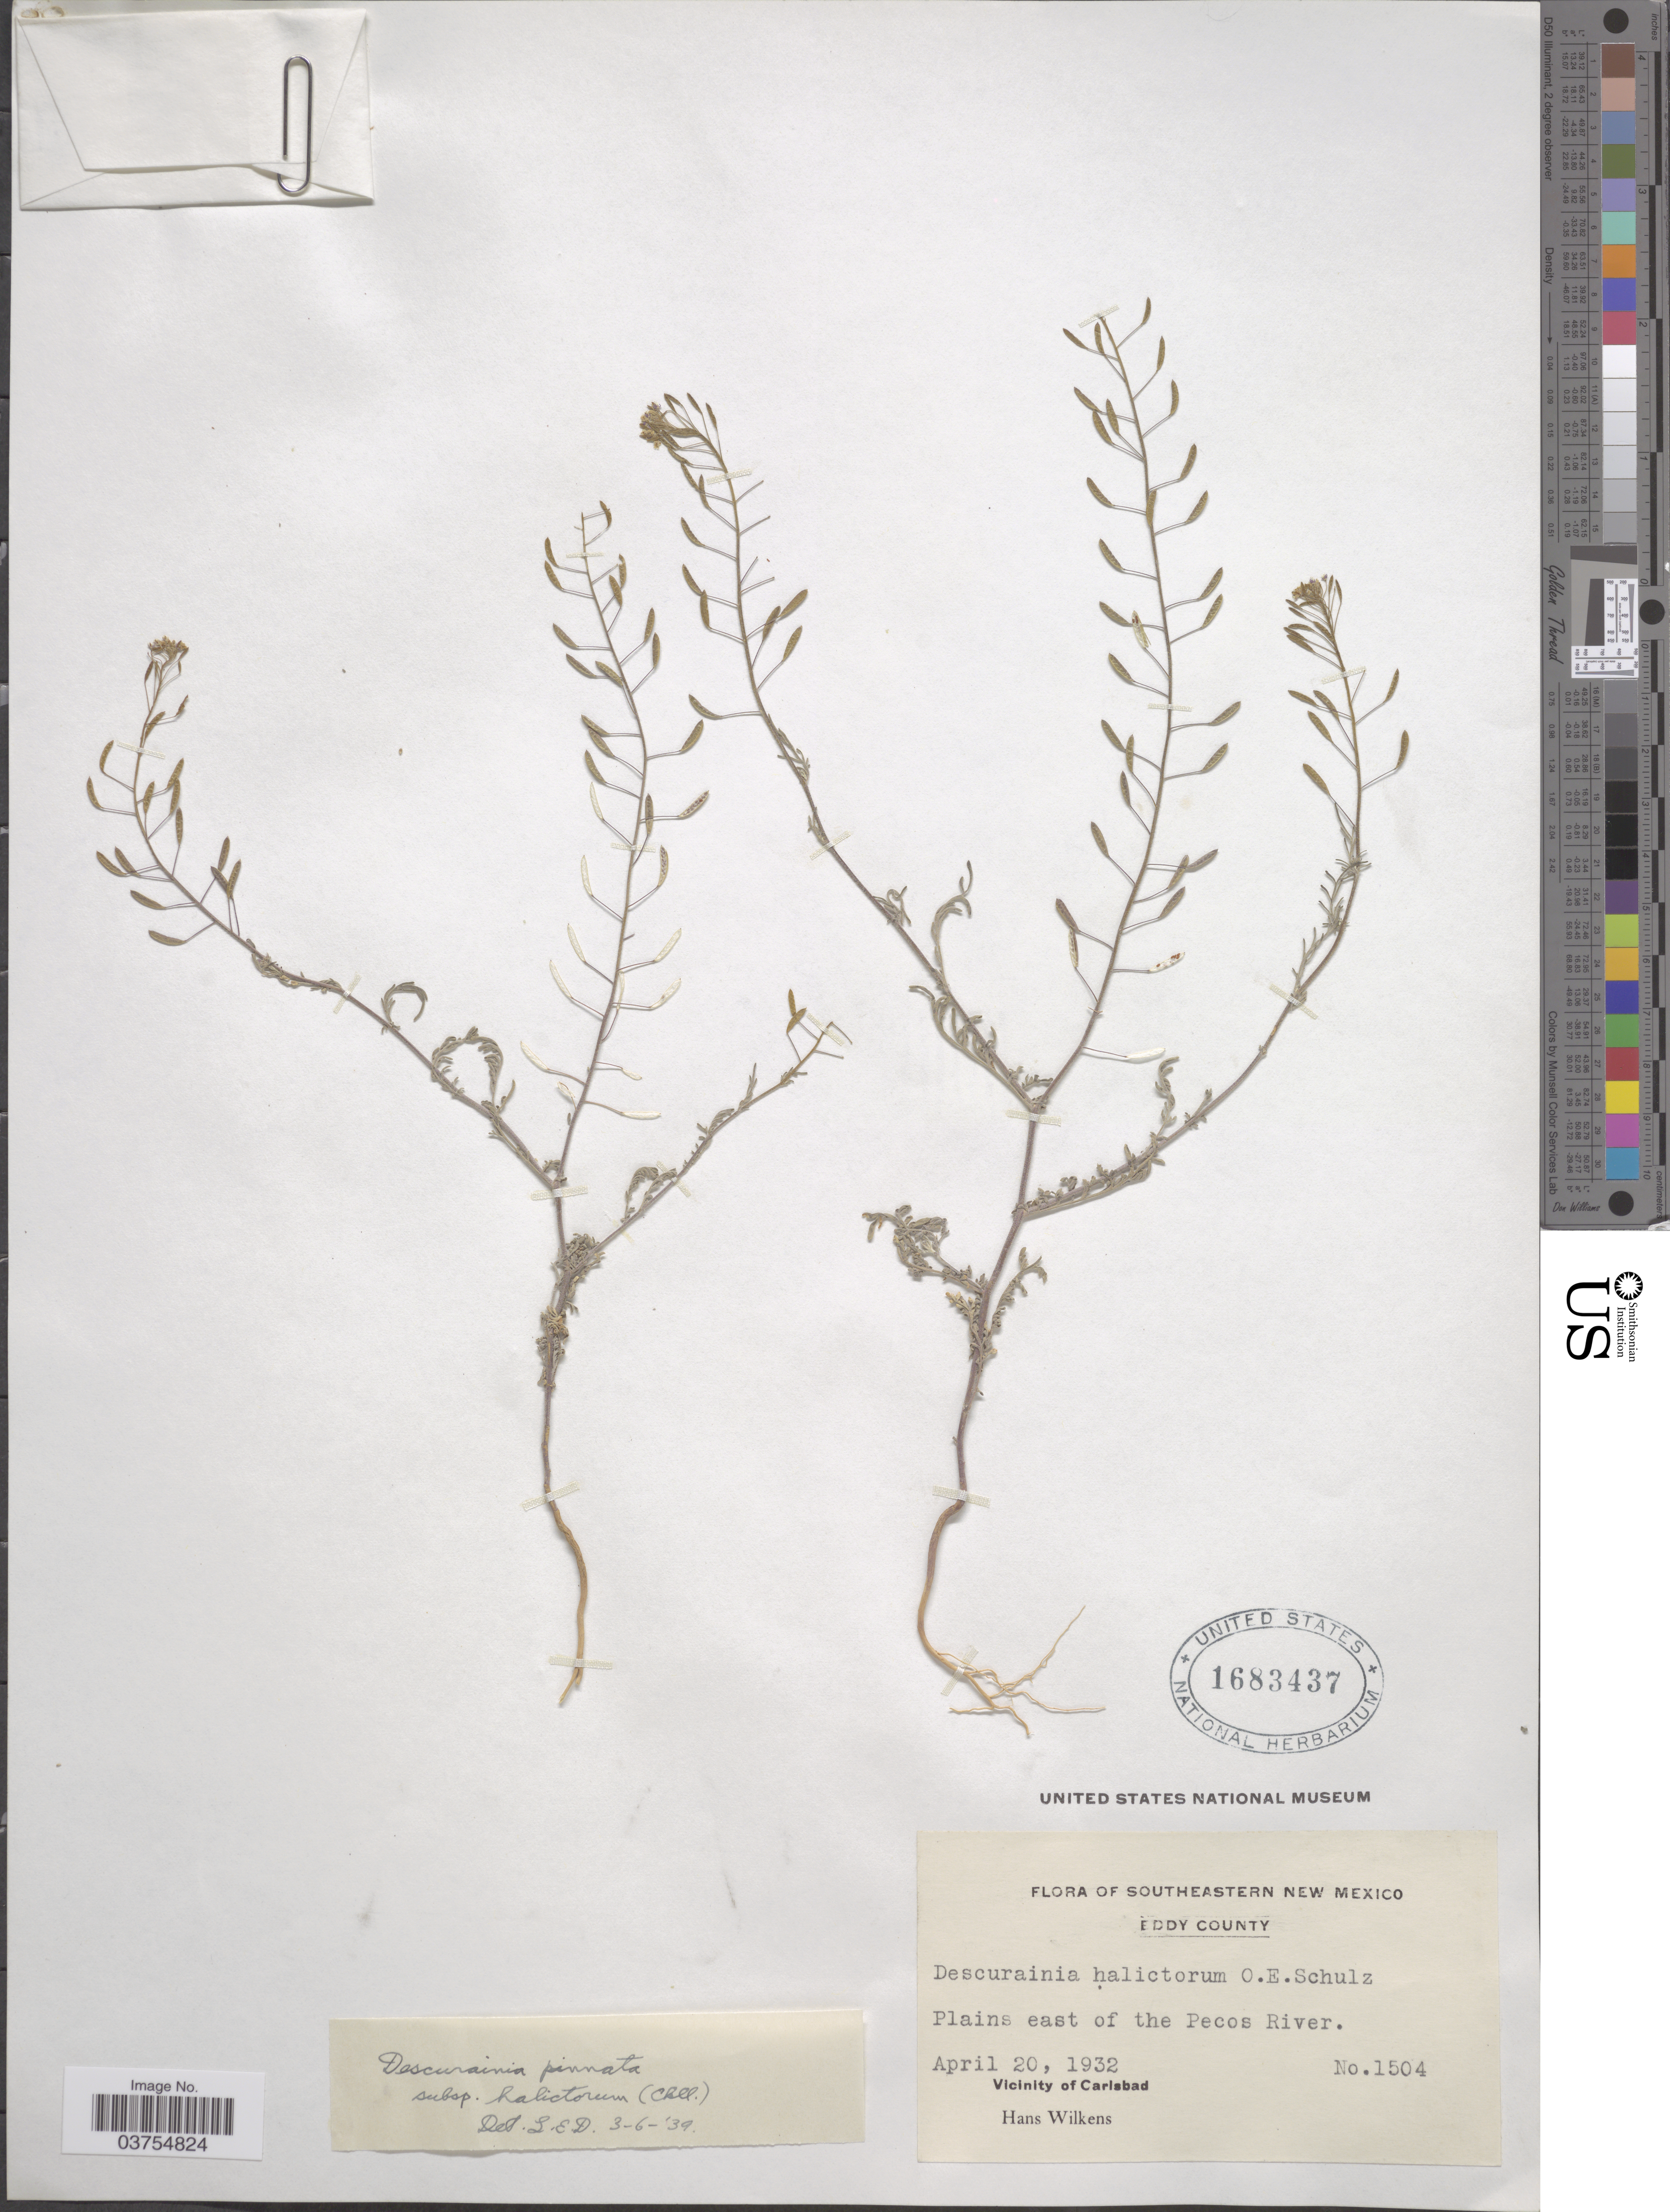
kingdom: Plantae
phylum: Tracheophyta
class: Magnoliopsida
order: Brassicales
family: Brassicaceae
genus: Descurainia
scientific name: Descurainia pinnata subsp. halictorum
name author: (Cockerell) Detling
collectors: H. Wilkens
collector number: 1504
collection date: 1932-04-20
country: United States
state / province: New Mexico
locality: Southeastern New Mexico. Eddy County. Plains east of the Pecos River. Vicinity of Carlsbad.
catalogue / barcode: US 1683437